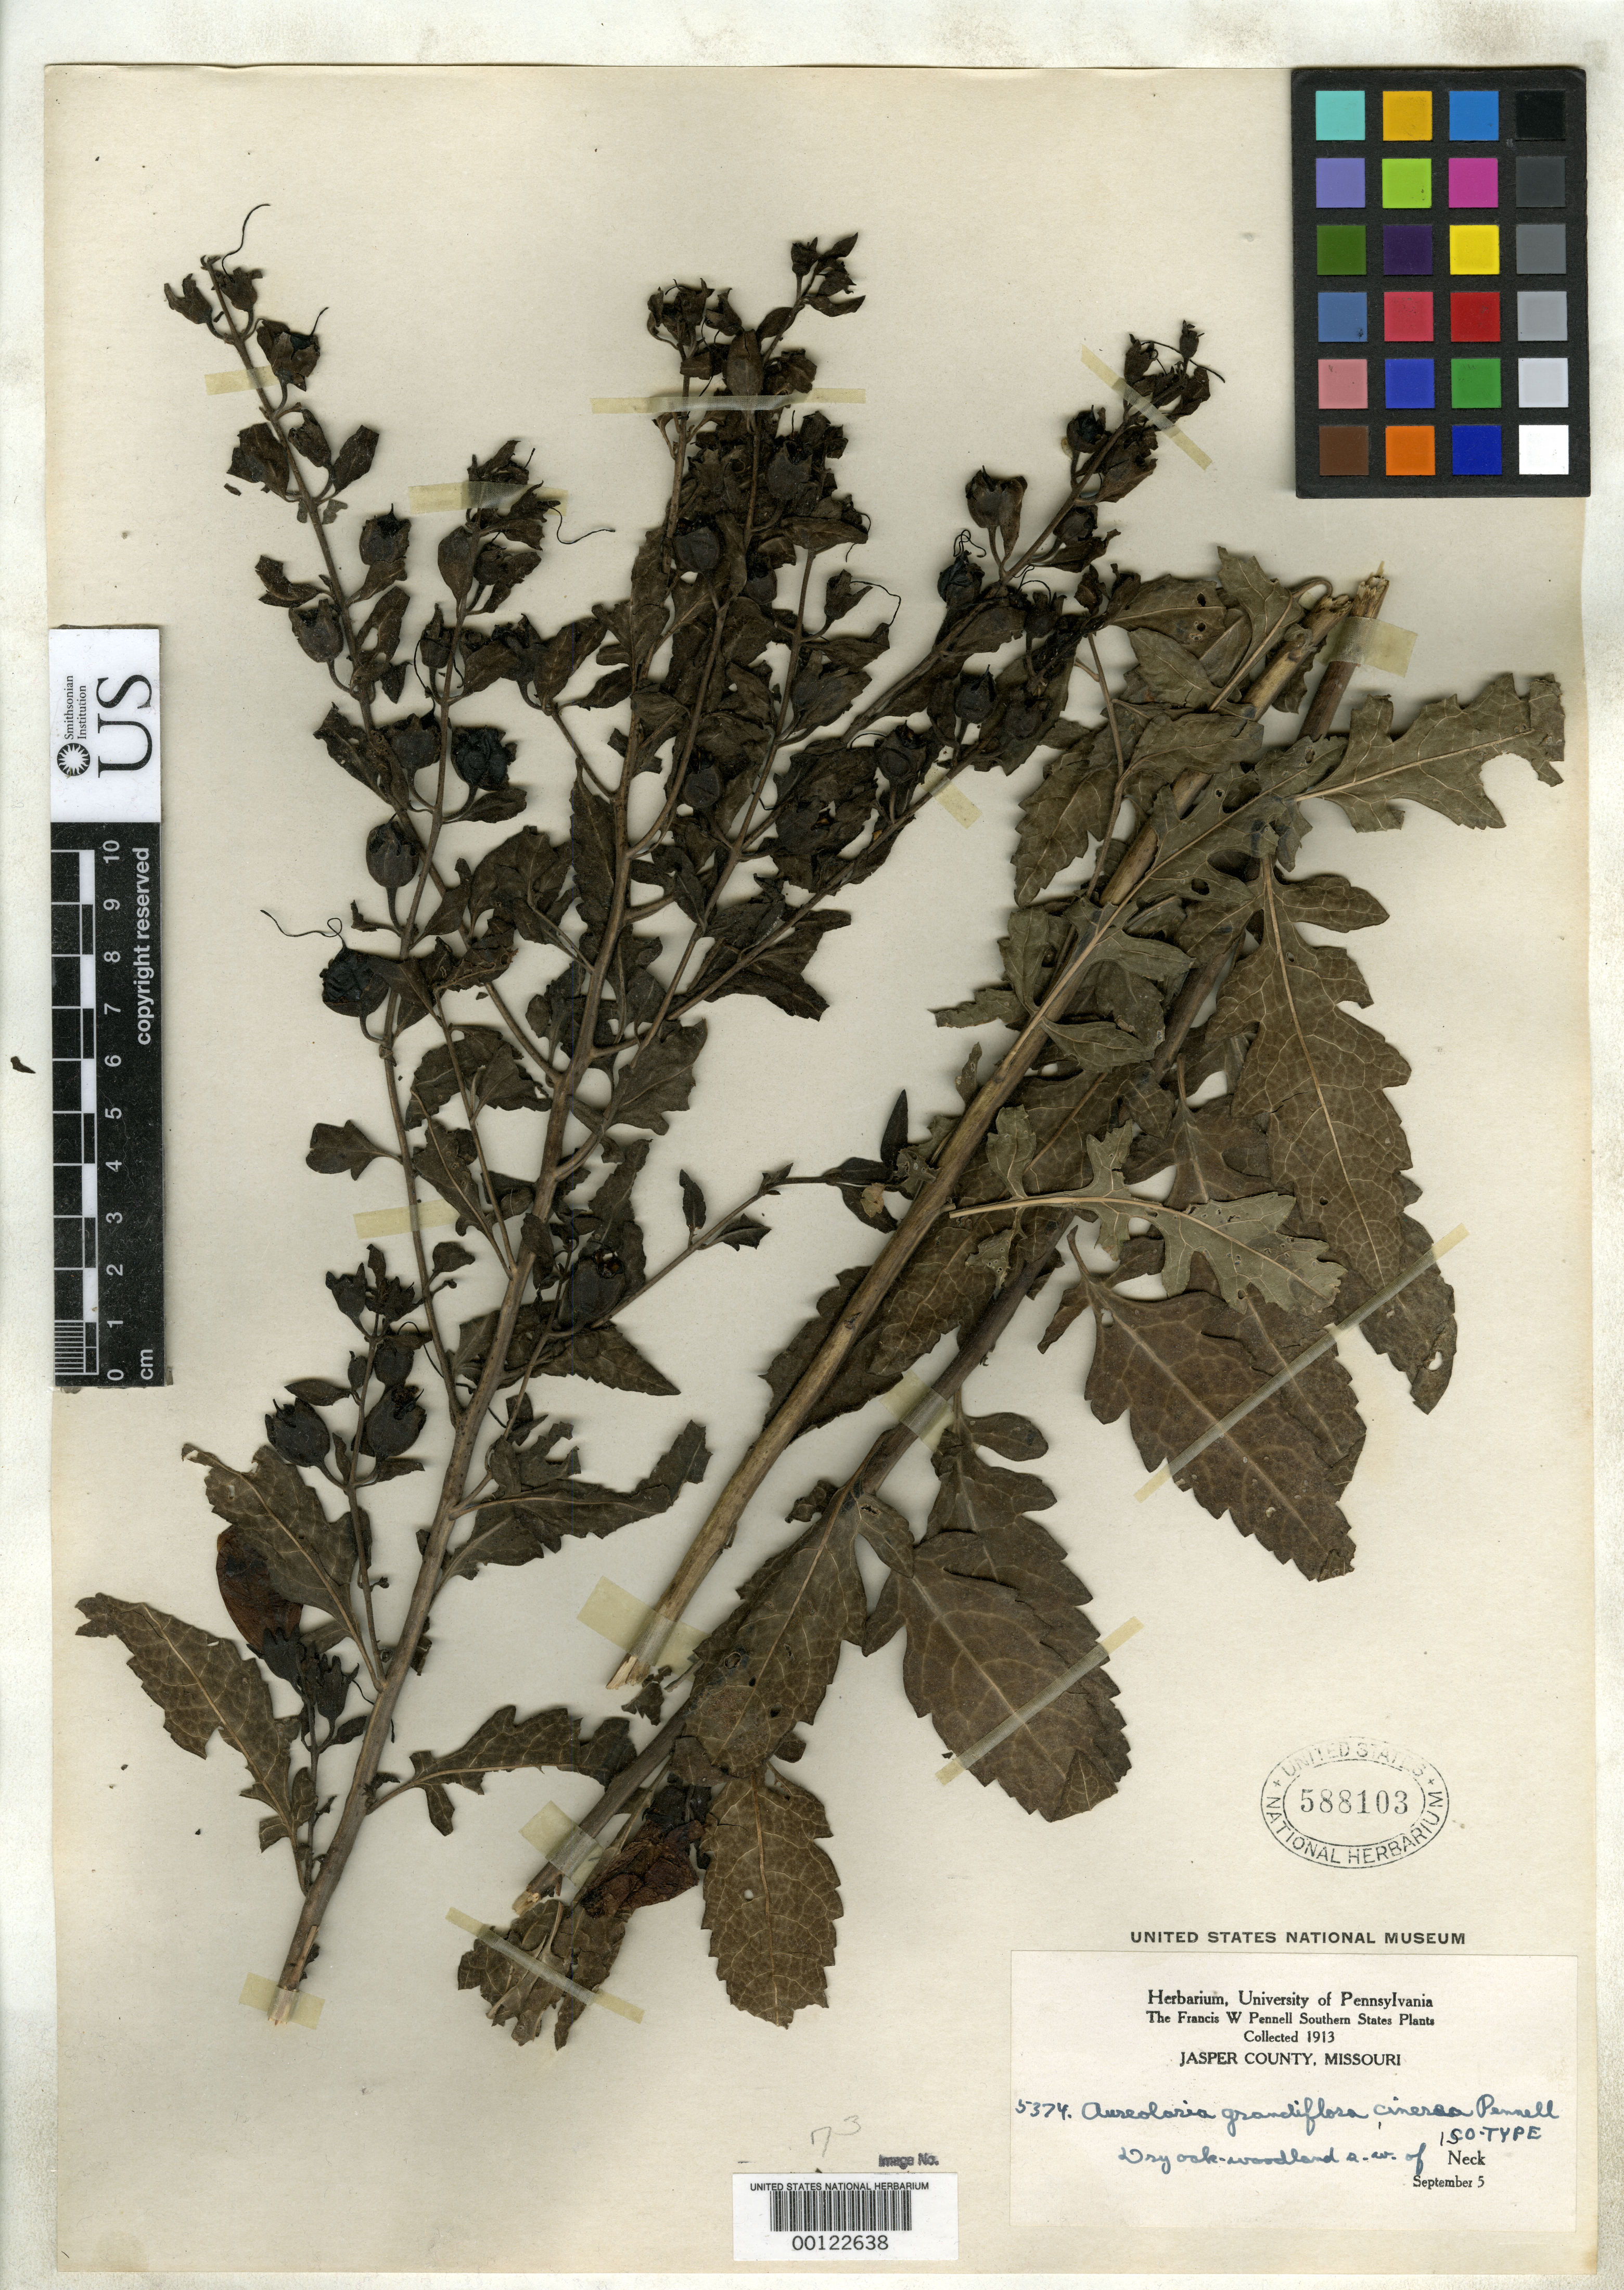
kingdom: Plantae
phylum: Tracheophyta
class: Magnoliopsida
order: Lamiales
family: Orobanchaceae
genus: Aureolaria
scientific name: Aureolaria grandiflora var. cinerea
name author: Pennell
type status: Isotype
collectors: F. W. Pennell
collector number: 5374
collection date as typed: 05 Sep 1913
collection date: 1913-09-05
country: United States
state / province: Missouri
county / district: Jasper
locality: Neck.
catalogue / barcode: US 588103